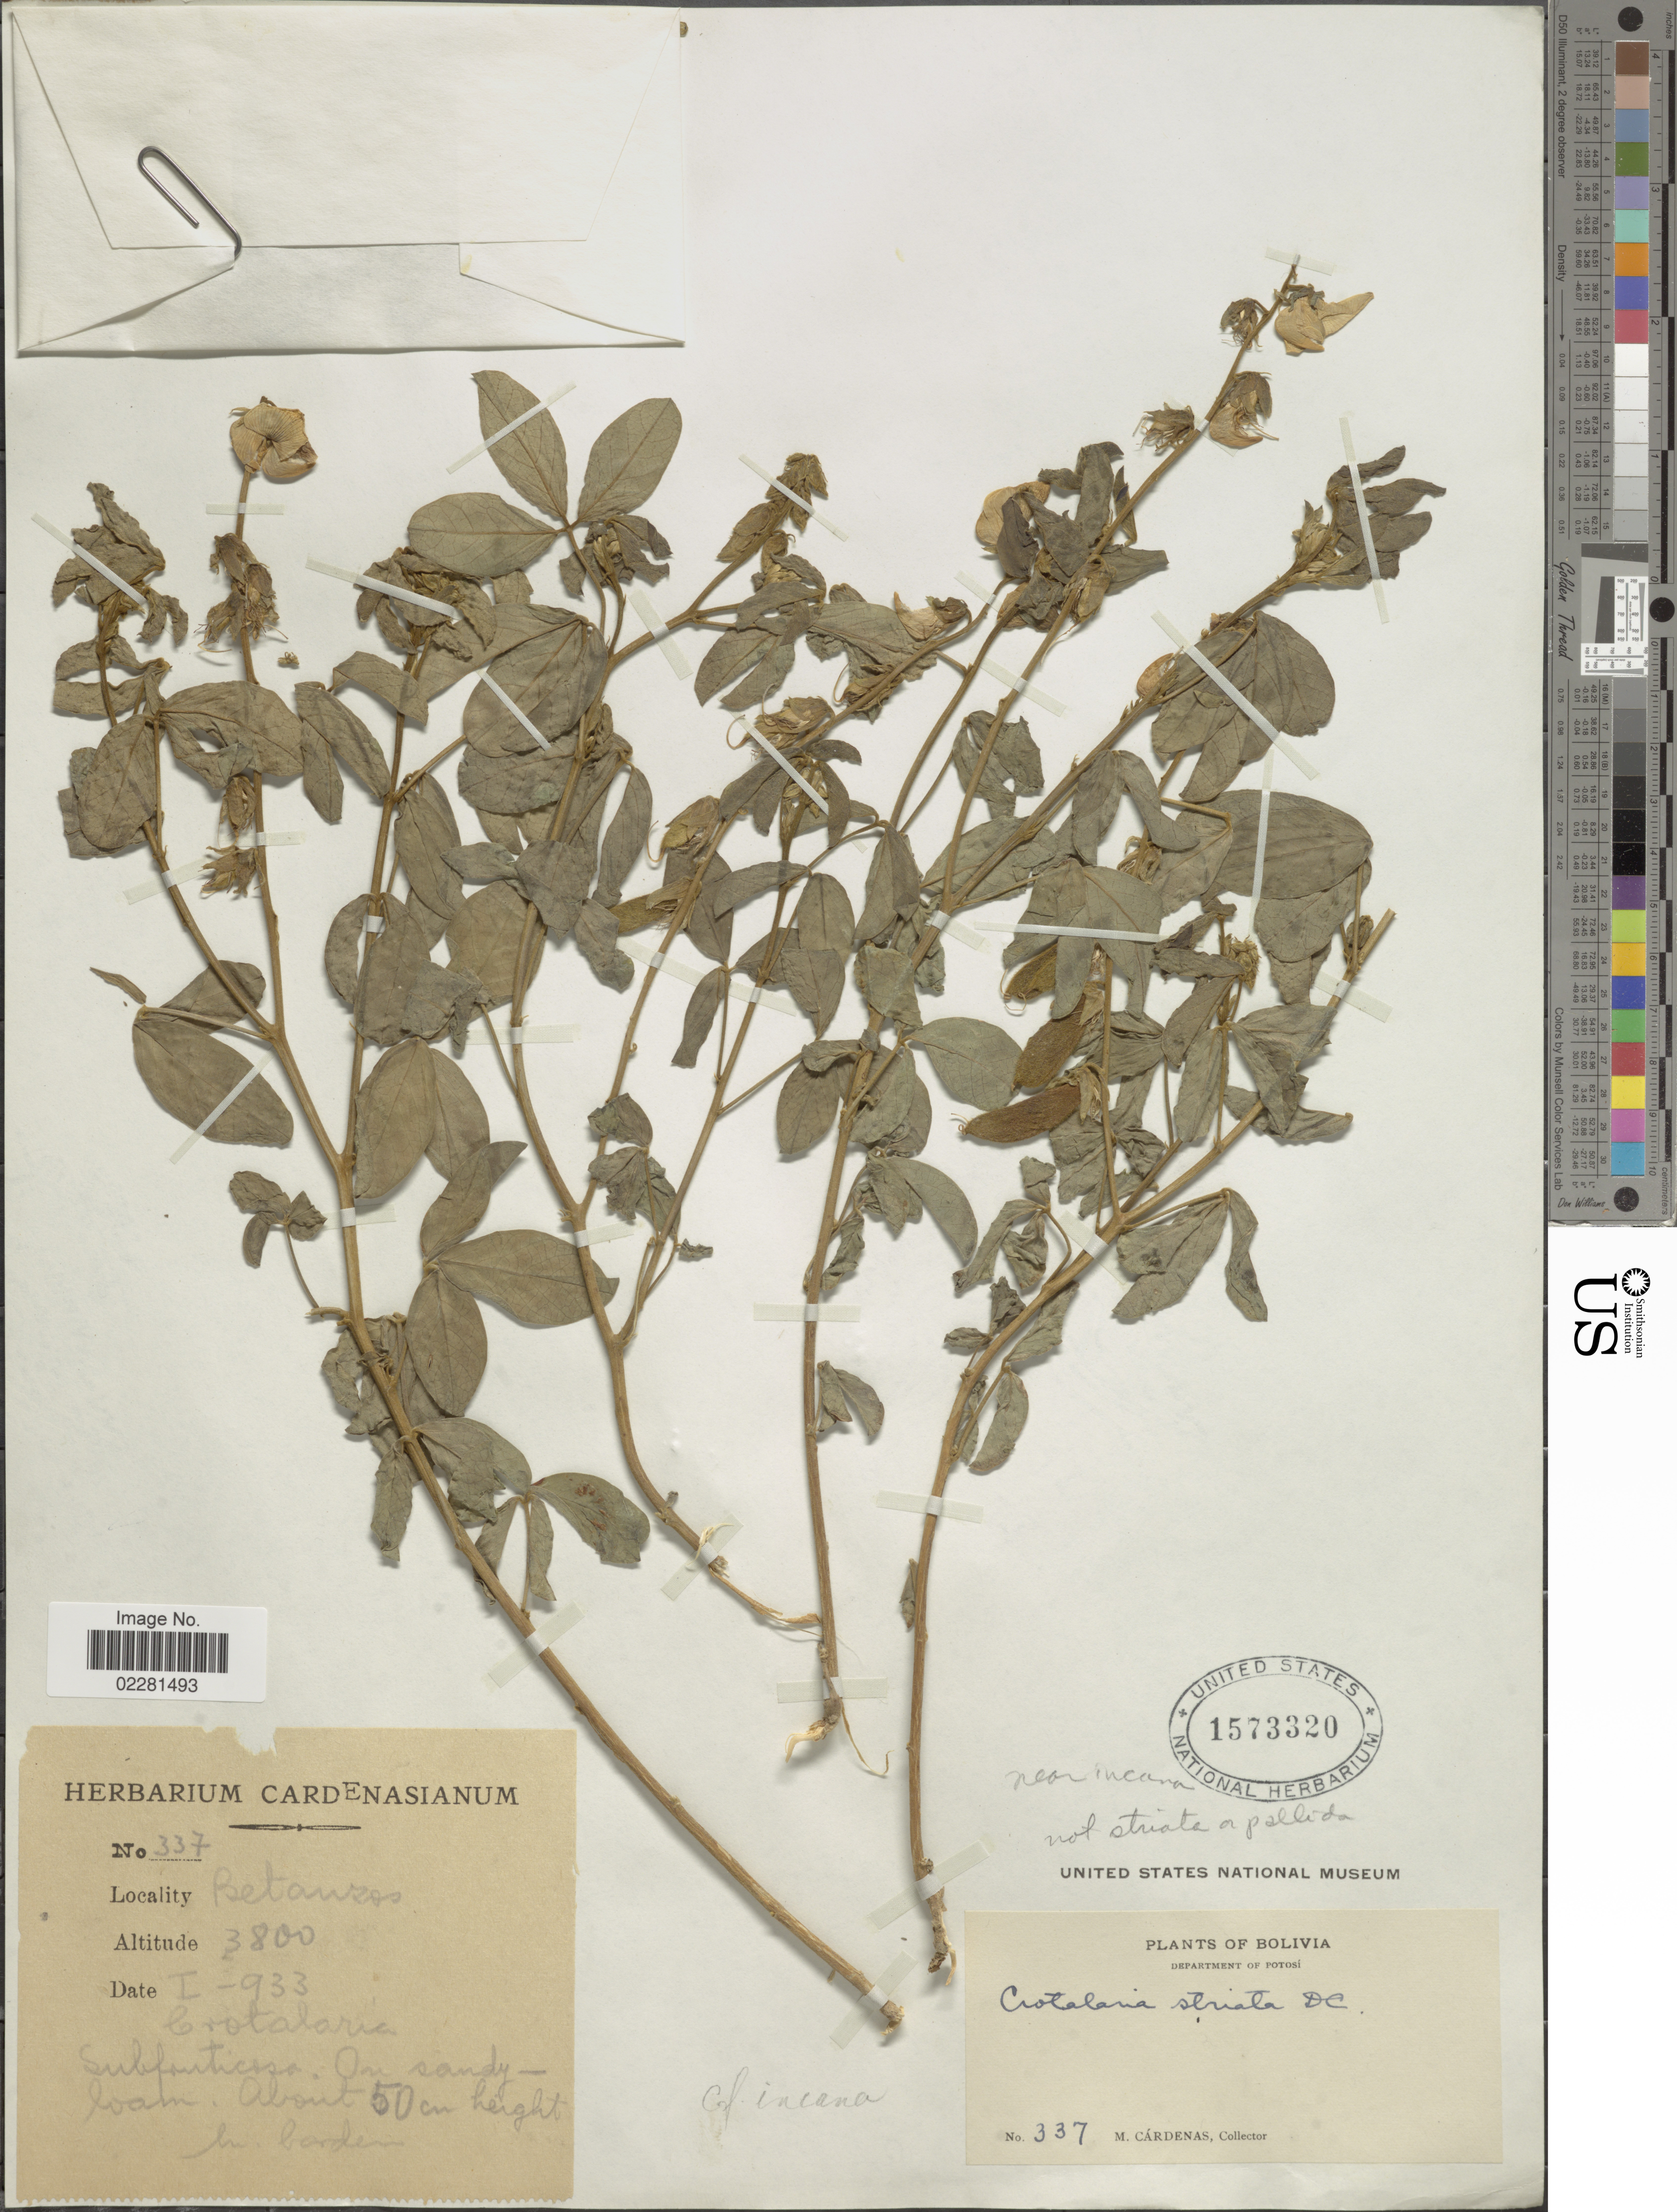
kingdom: Plantae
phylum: Tracheophyta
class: Magnoliopsida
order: Fabales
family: Fabaceae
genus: Crotalaria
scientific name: Crotalaria striata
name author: DC.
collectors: M. Cárdenas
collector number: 337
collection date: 1933-01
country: Bolivia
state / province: Potosi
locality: Betanzos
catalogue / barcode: US 1573320